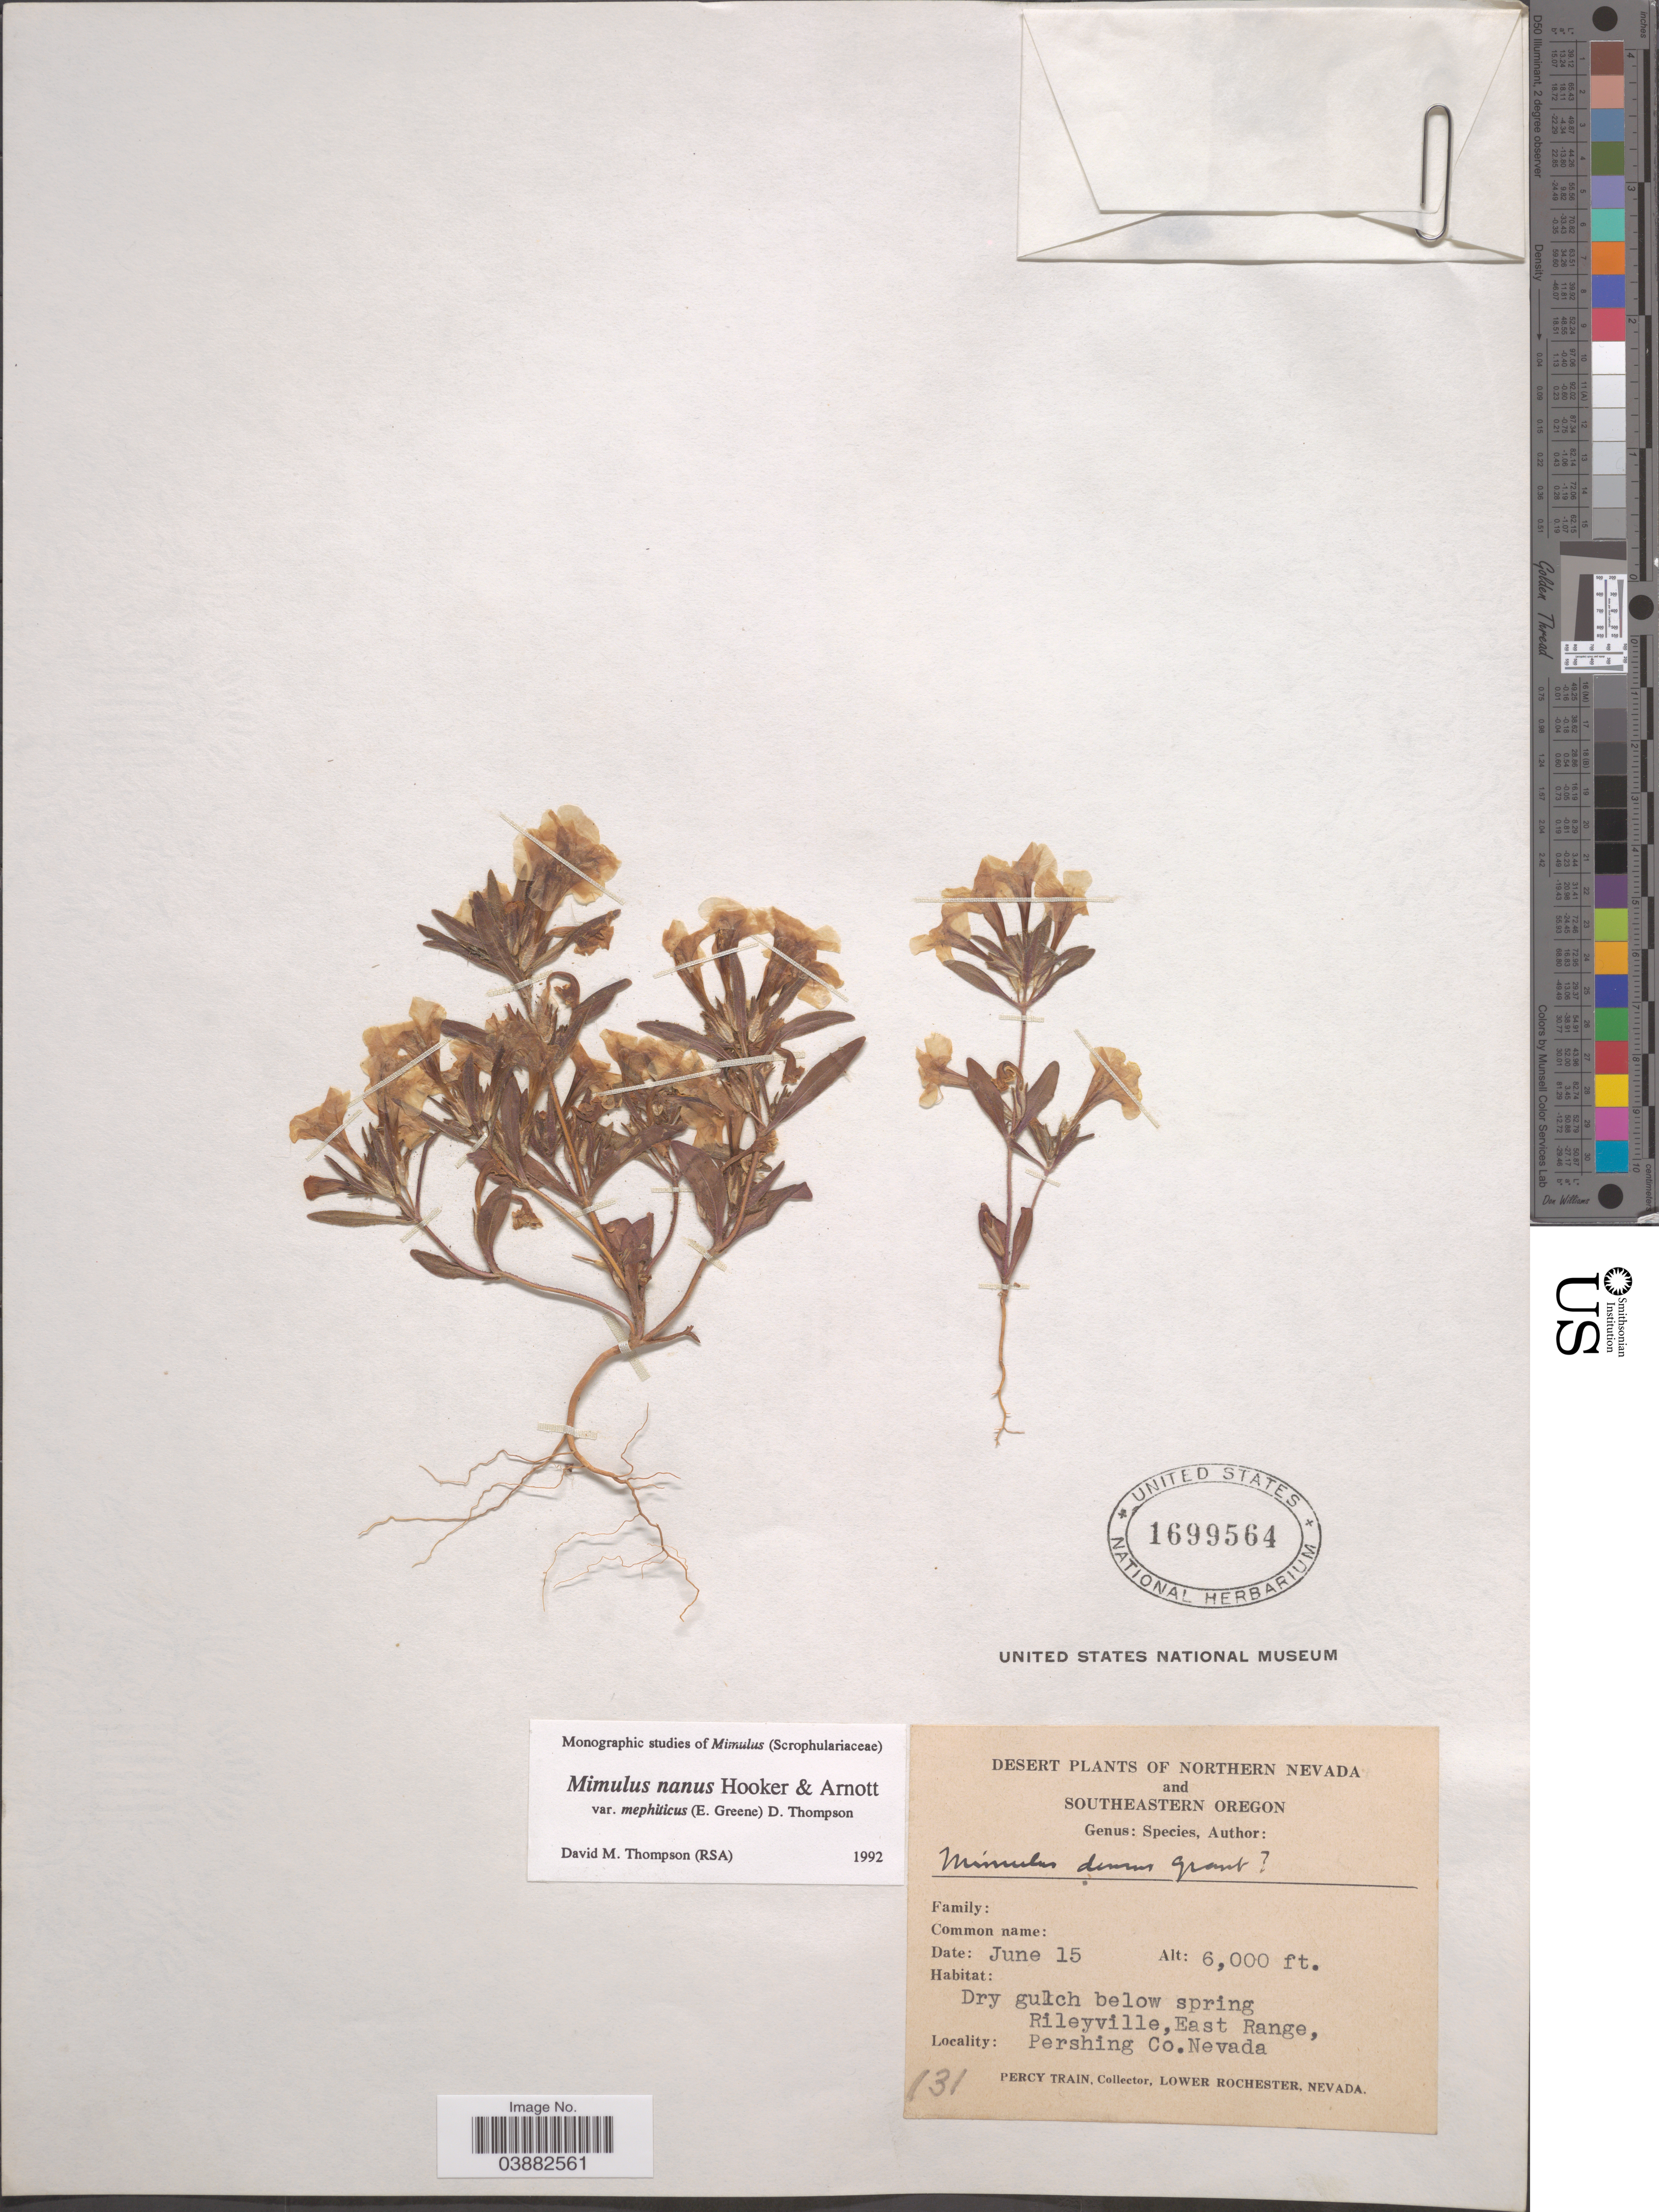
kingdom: Plantae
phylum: Tracheophyta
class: Magnoliopsida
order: Lamiales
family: Phrymaceae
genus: Mimulus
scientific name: Mimulus nanus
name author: Hook. & Arn.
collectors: P. Train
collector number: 131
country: United States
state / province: Nevada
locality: Northern Nevada. Rileyville, East Range, Pershing Co.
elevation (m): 1829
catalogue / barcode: US 1699564